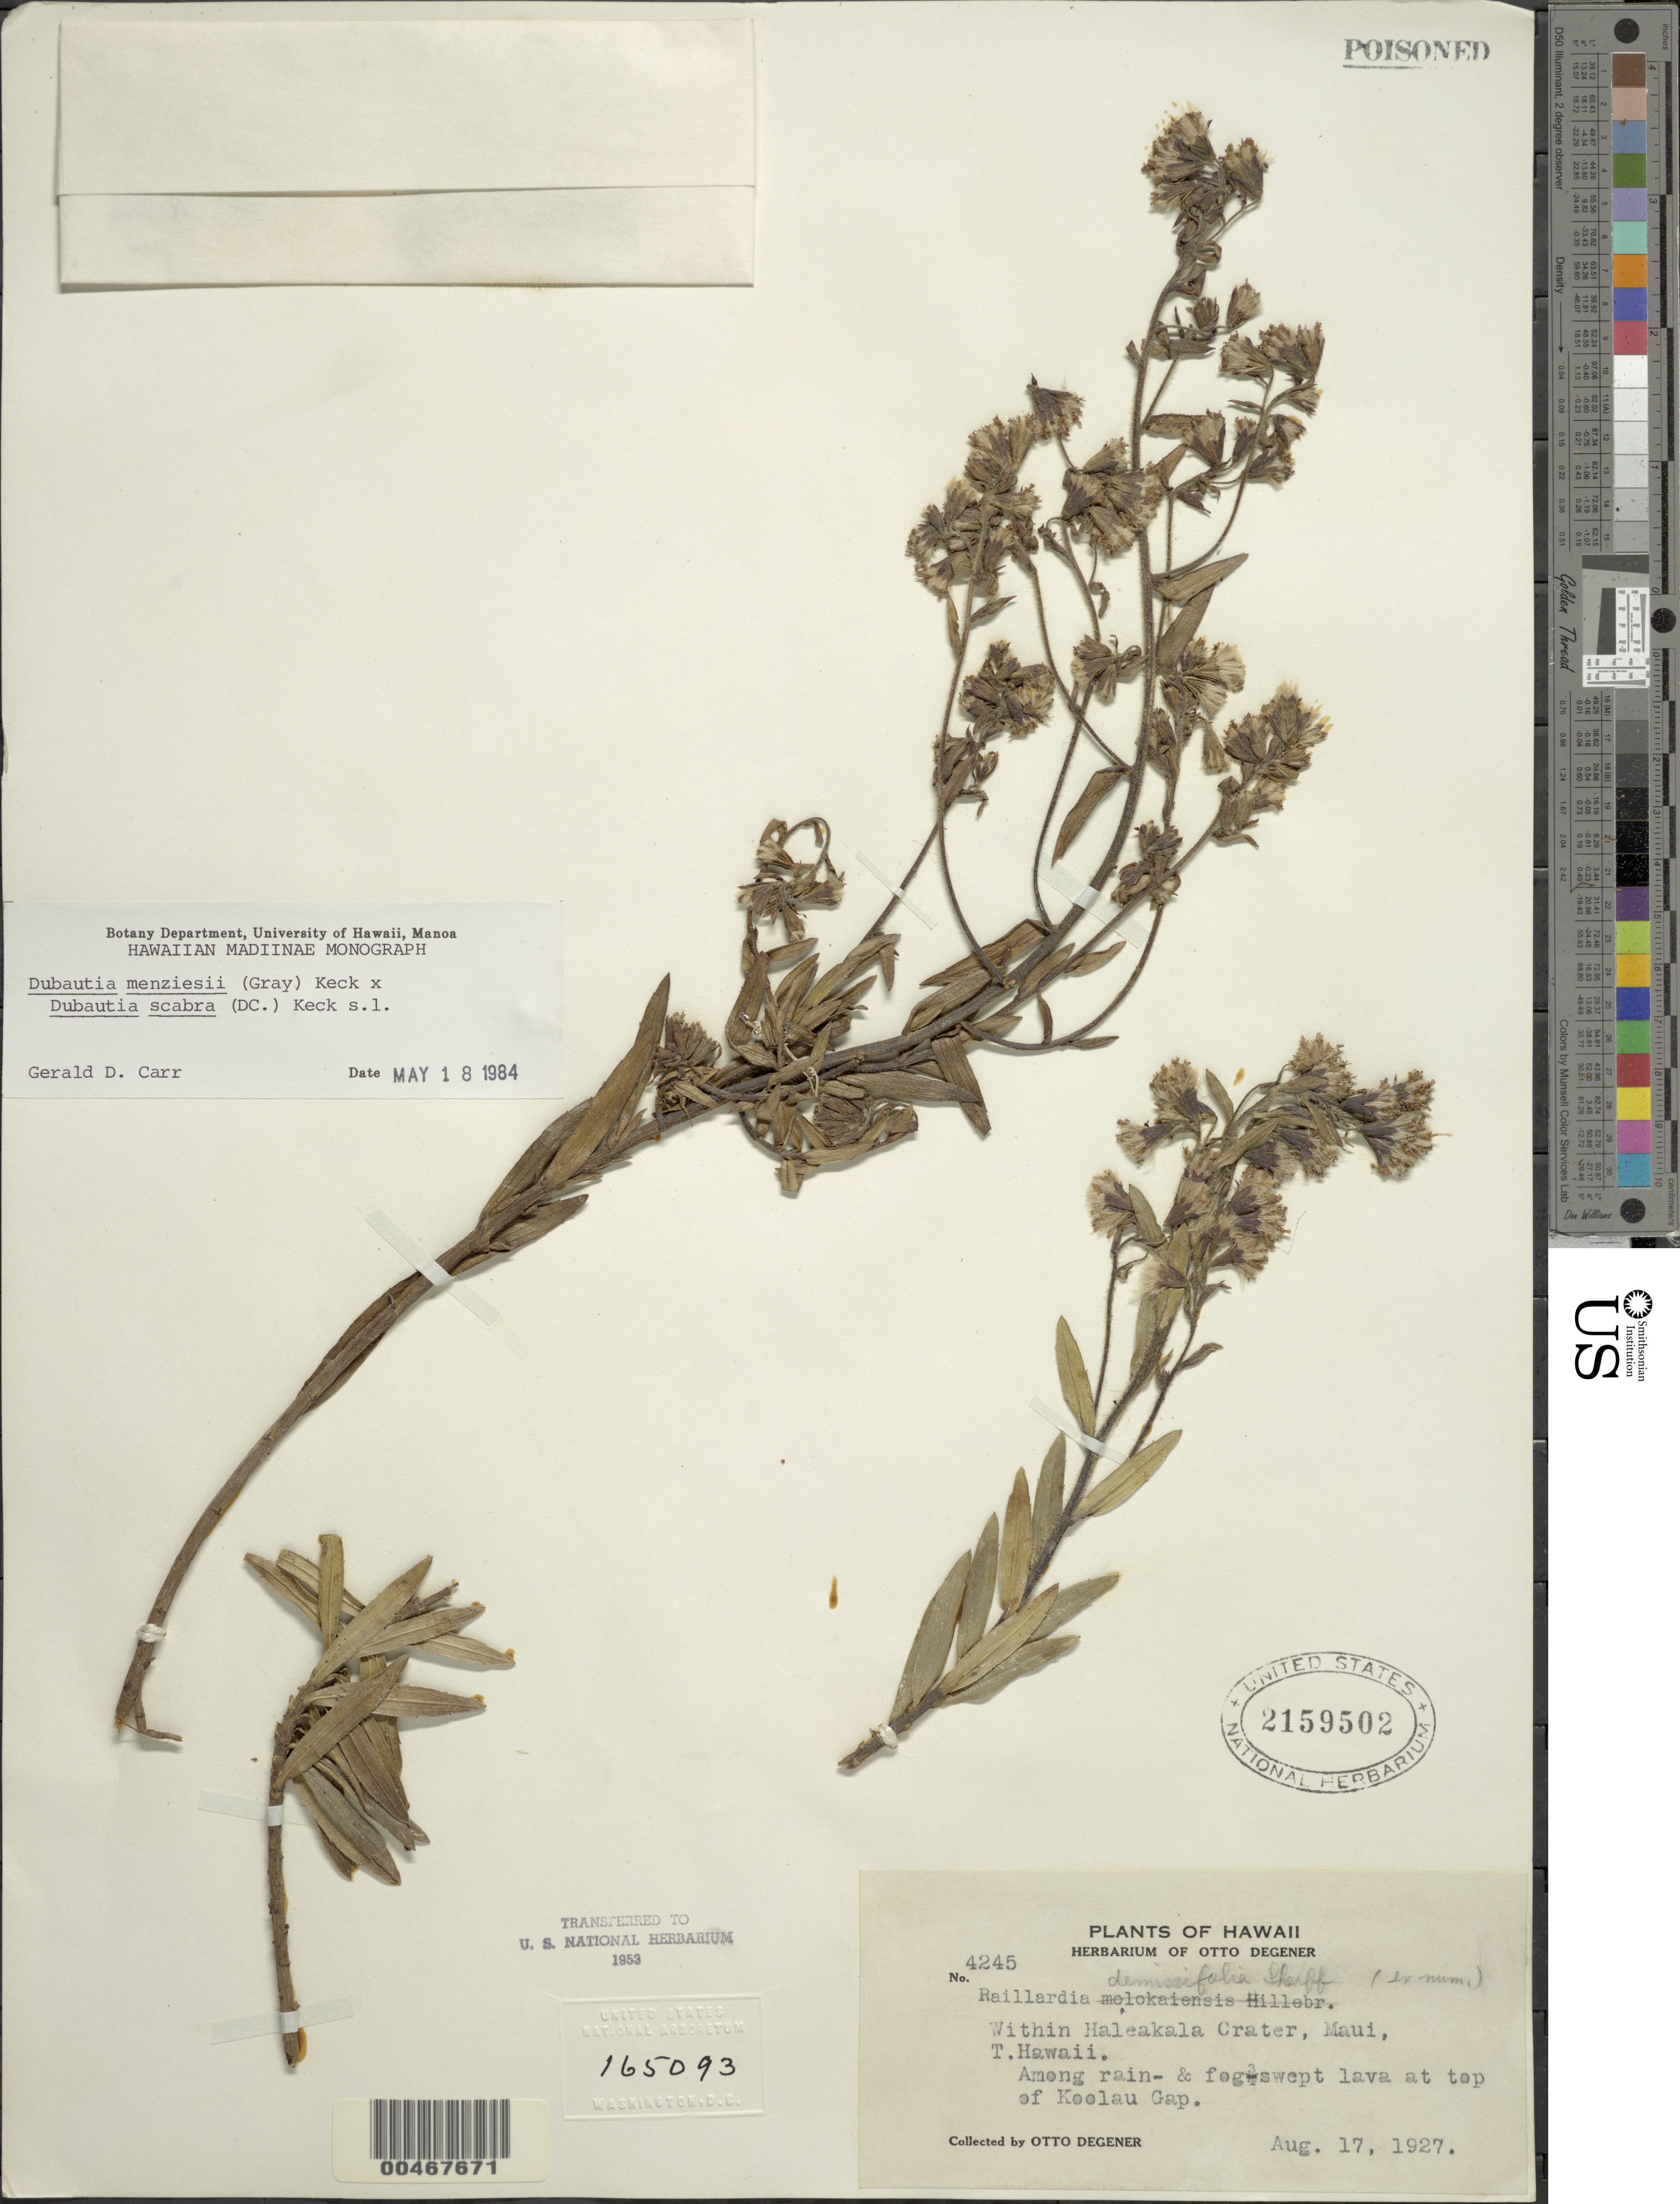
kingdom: Plantae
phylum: Tracheophyta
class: Magnoliopsida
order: Asterales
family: Asteraceae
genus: Dubautia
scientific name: Dubautia menziesii x D. scabra (DC.) D.D. Keck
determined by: Carr, G. D.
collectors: O. Degener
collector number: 4245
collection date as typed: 17 Aug 1927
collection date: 1927-08-17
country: United States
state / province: Hawaii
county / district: Maui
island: Maui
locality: Within Haleakala Crater, Koolau Gap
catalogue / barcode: US 2159502